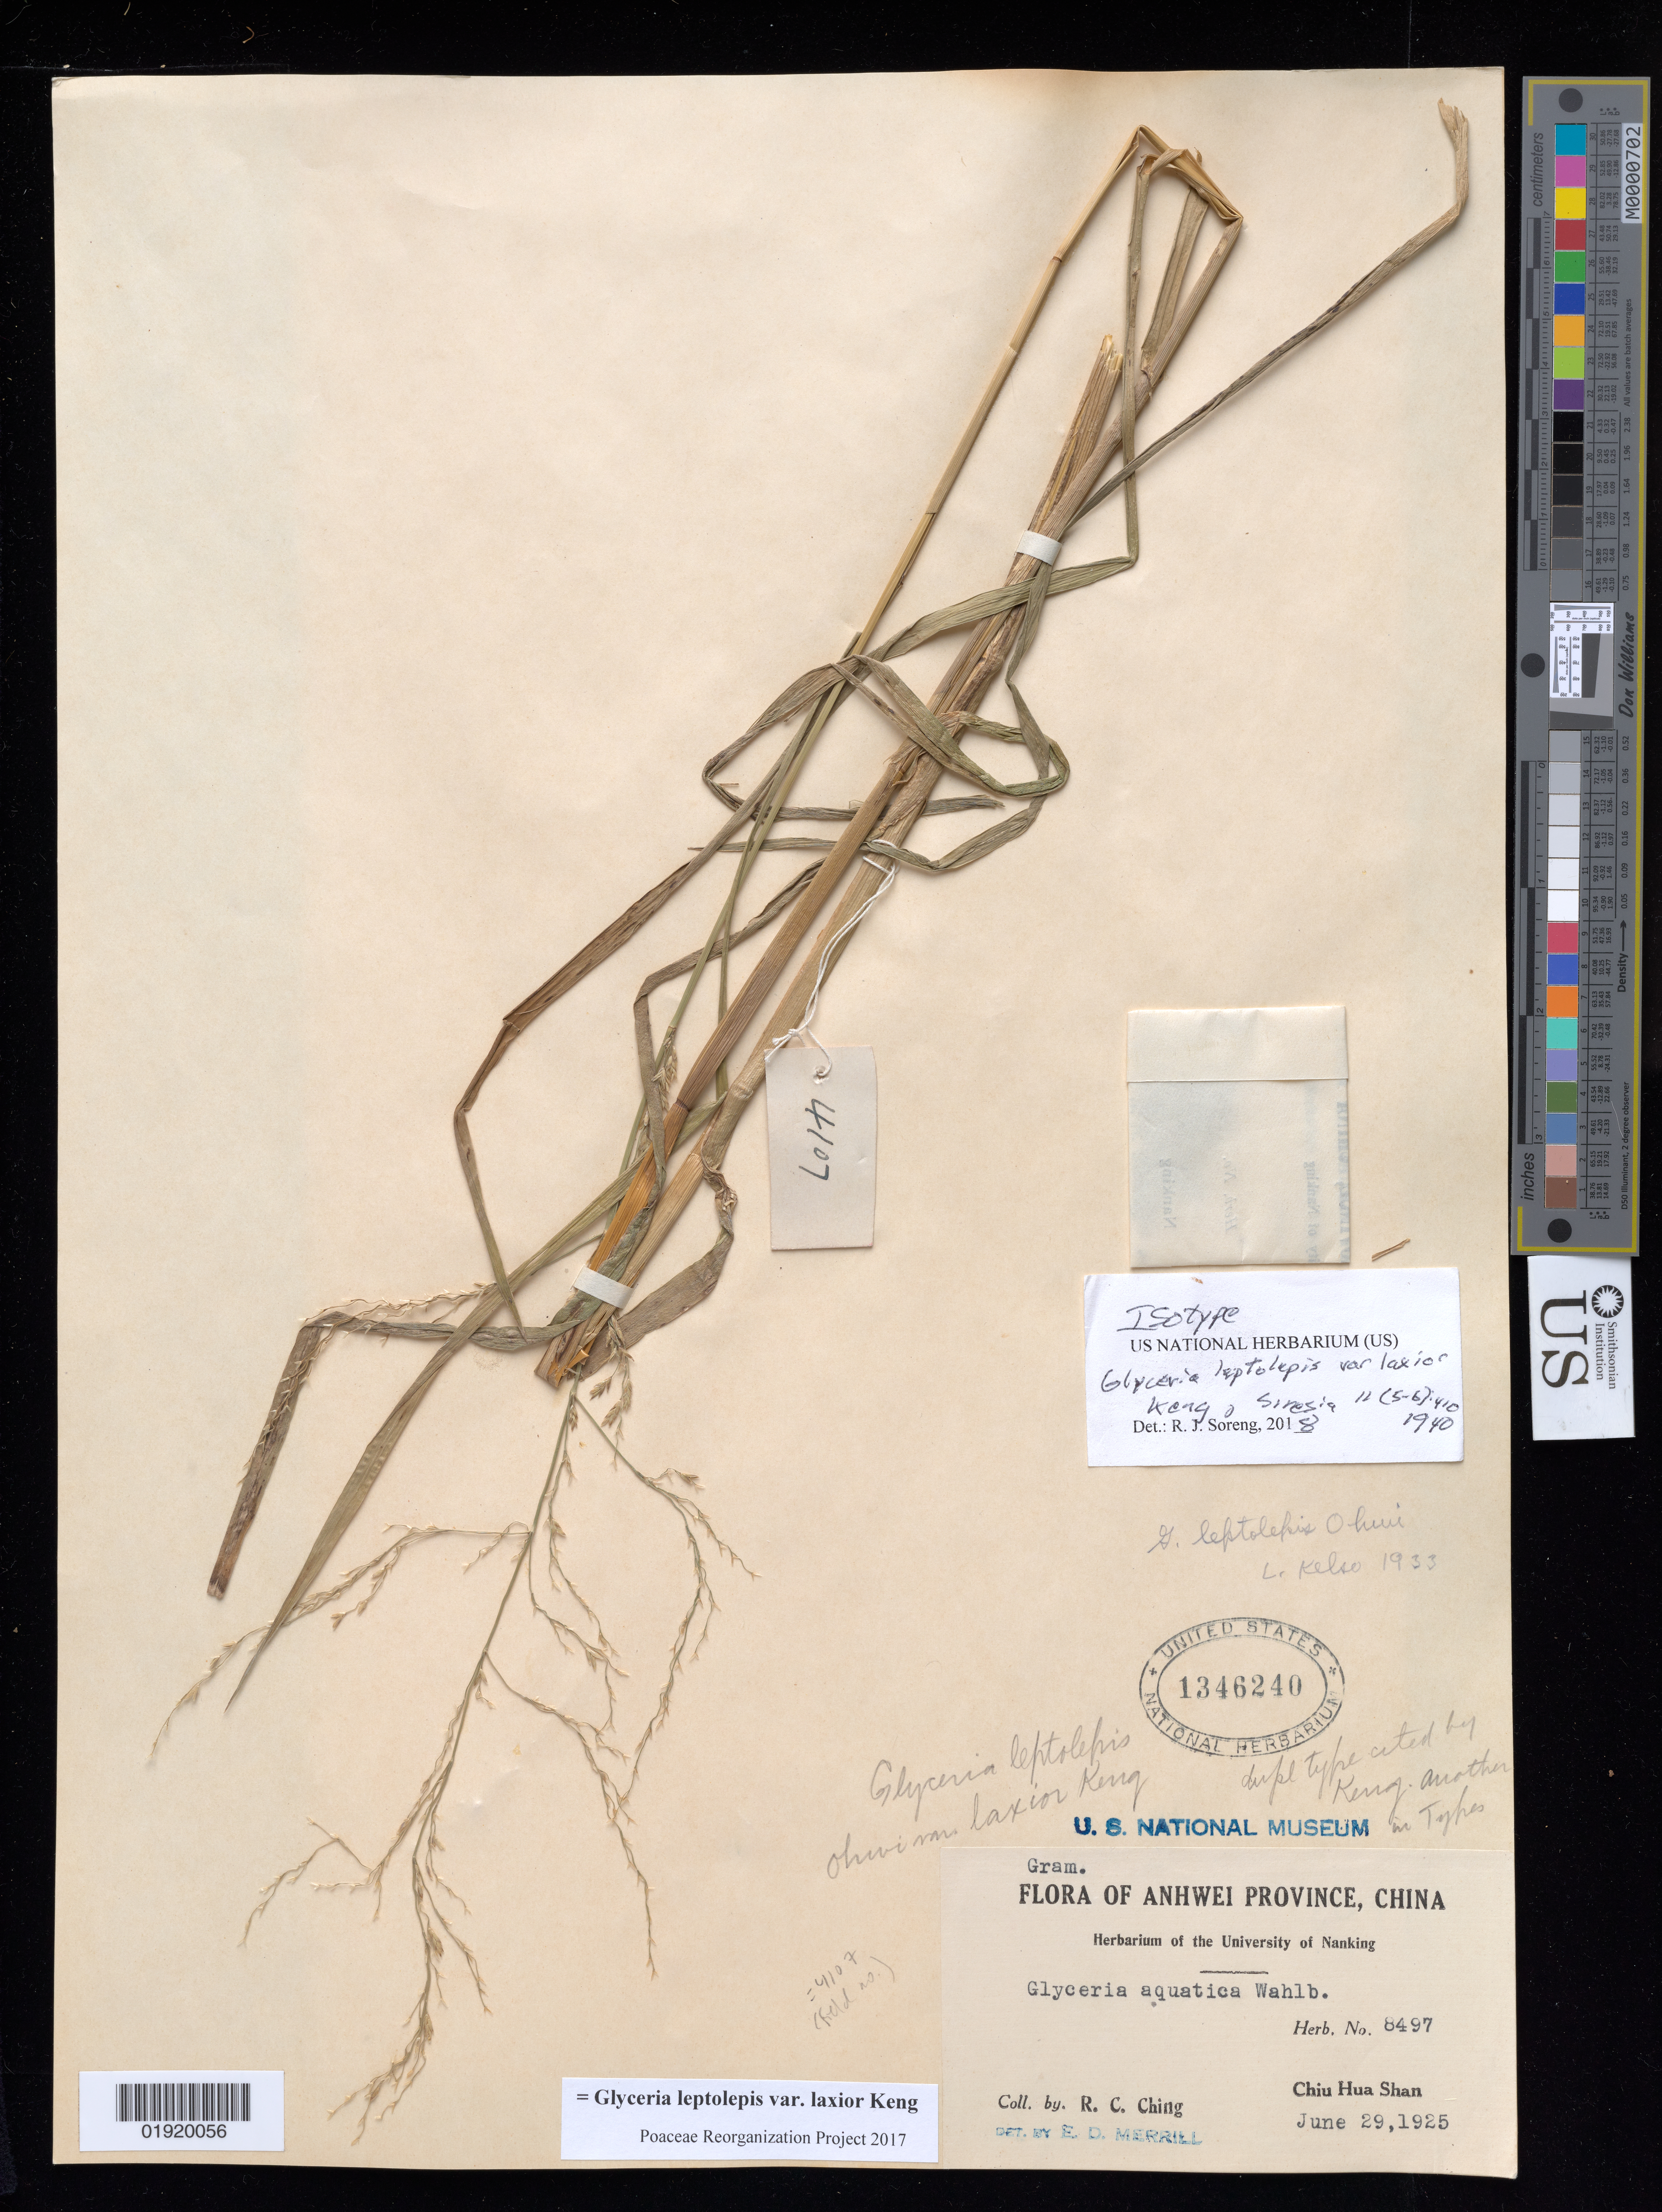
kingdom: Plantae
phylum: Tracheophyta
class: Liliopsida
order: Poales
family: Poaceae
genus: Glyceria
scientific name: Glyceria leptolepis var. laxior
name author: Keng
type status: Isotype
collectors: R. C. Ching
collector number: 8497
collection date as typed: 29 Jun 1925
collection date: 1925-06-29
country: China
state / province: Anhui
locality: Chiu Hua Shan.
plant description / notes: Specimen numbered 8497, but protologue cites "field number" of 4017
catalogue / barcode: US 1346240